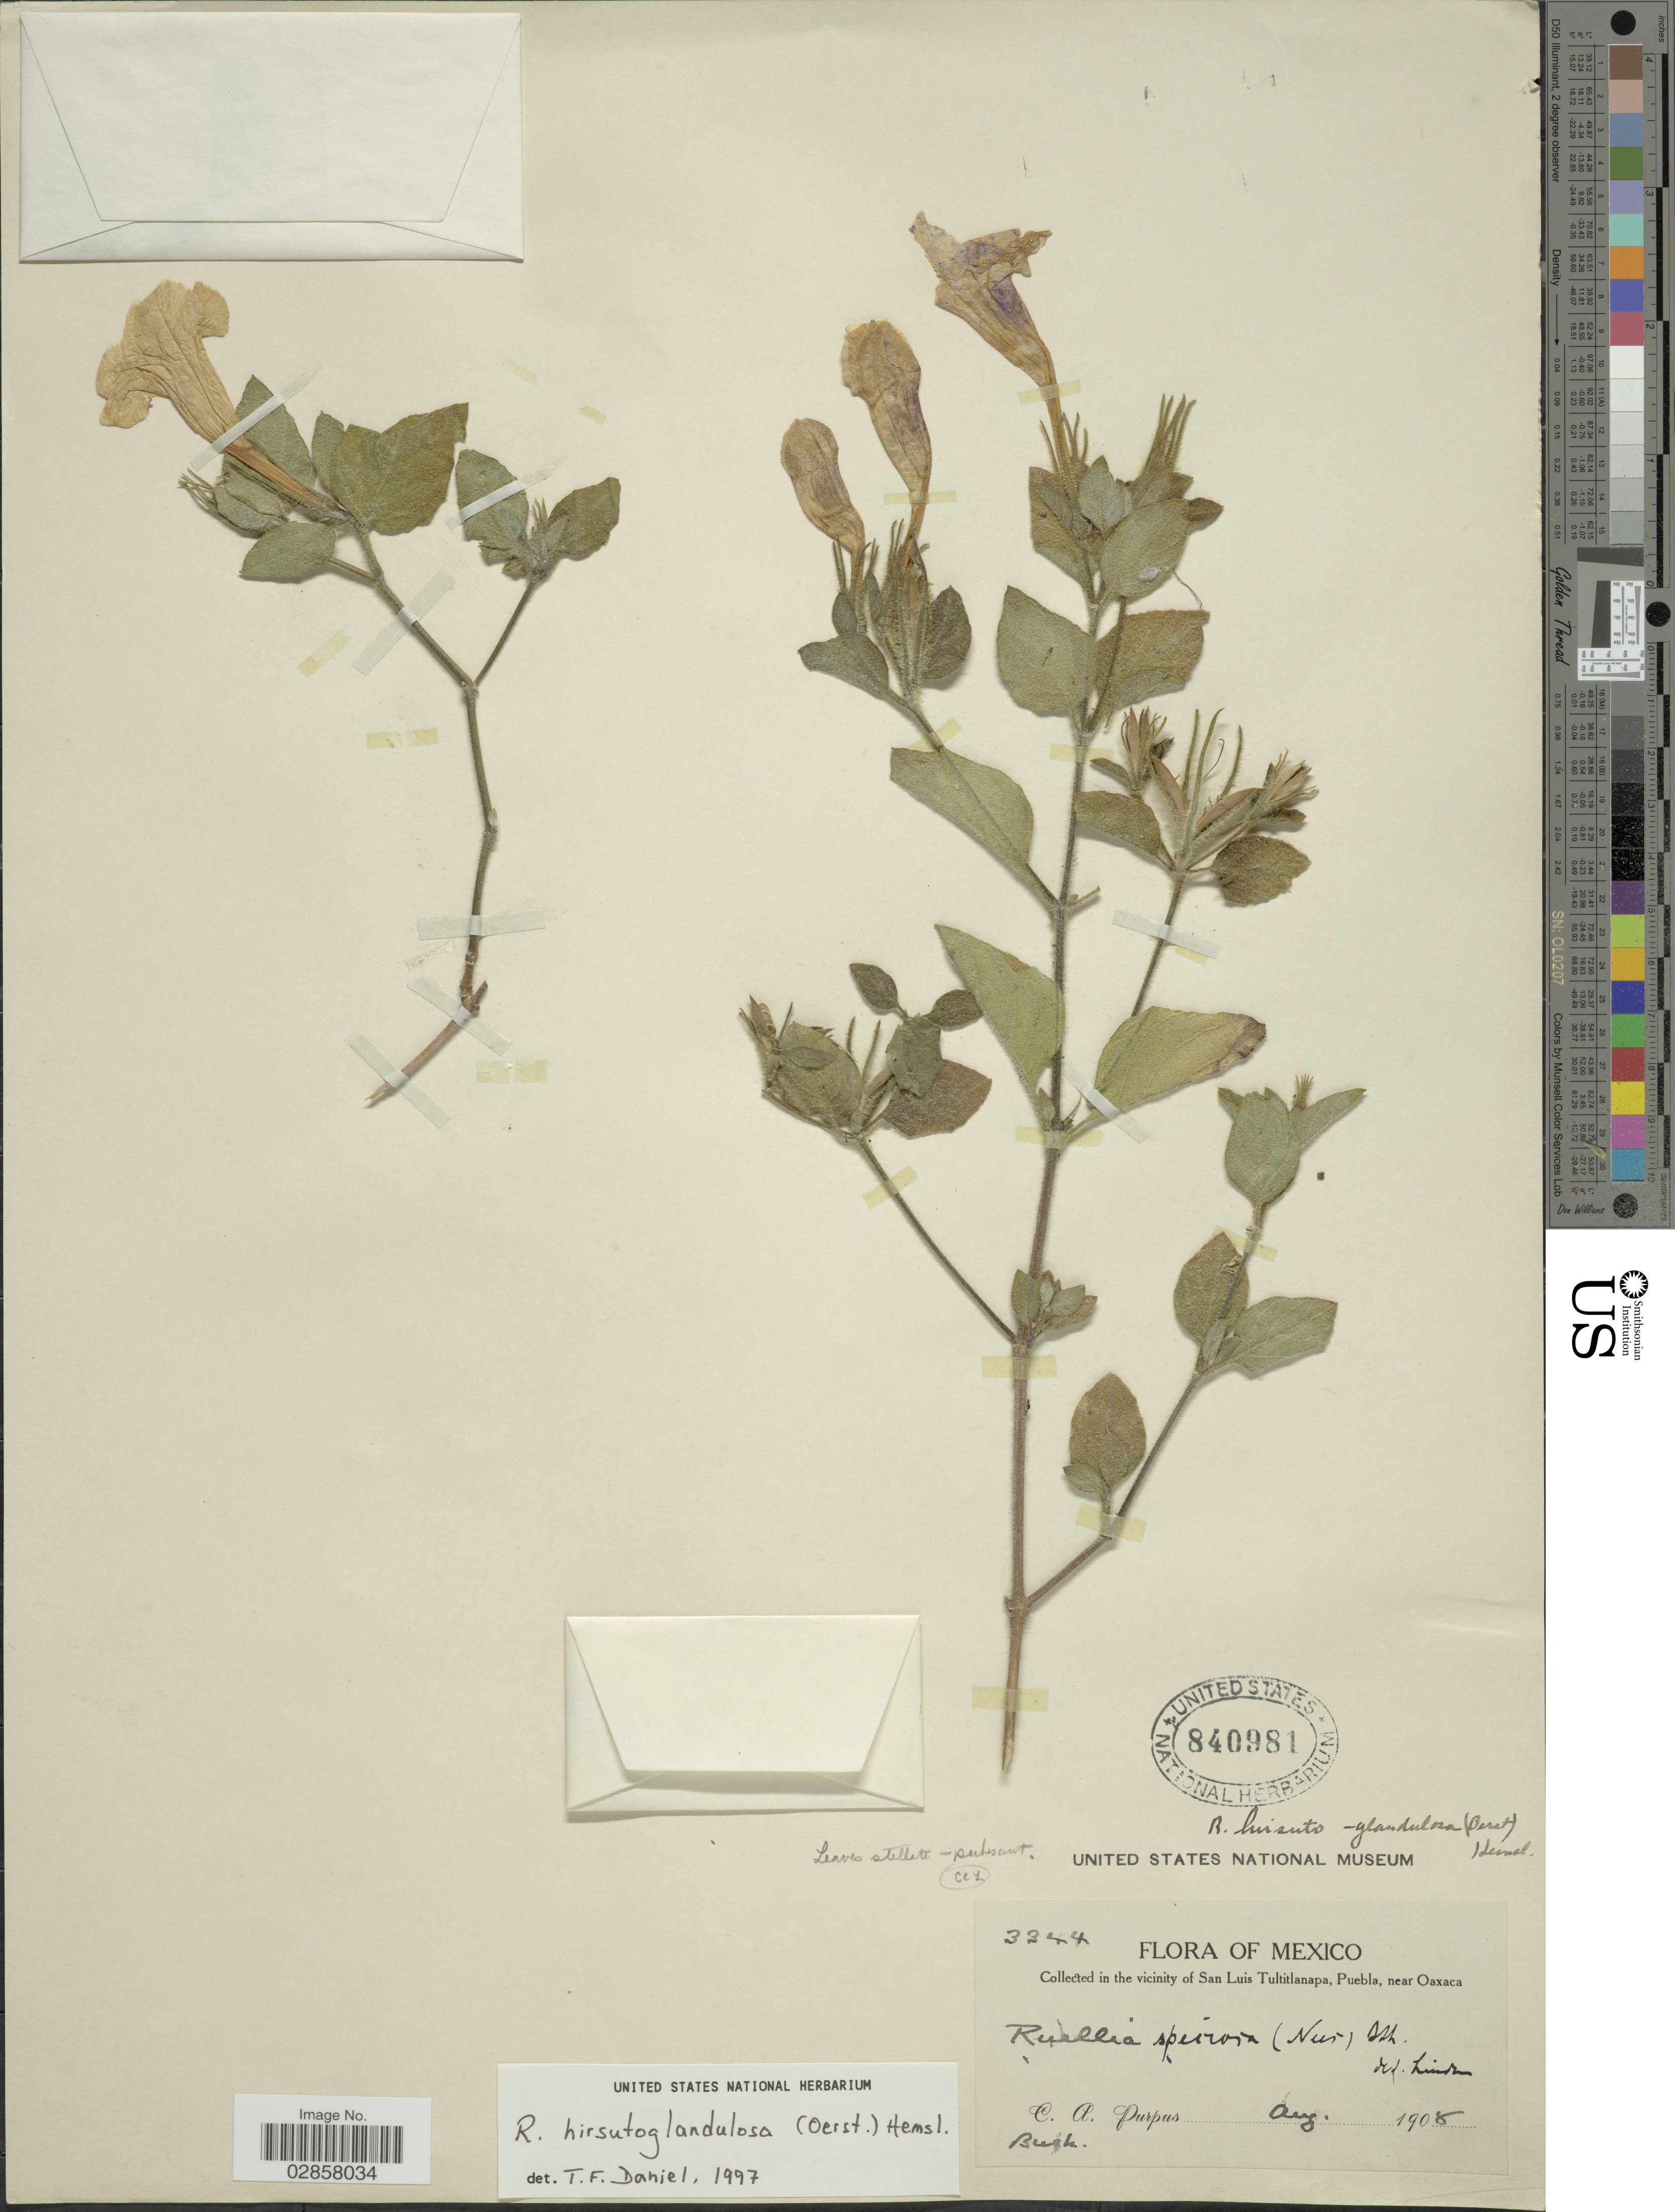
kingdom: Plantae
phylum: Tracheophyta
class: Magnoliopsida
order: Lamiales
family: Acanthaceae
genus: Ruellia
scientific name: Ruellia rosea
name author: (Nees) Hemsl.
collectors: C. A. Purpus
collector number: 3344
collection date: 1908-08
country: Mexico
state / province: Puebla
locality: Vicinity of San Luis Tultitlanapa, Puebla, near Oaxaca.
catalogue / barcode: US 840981